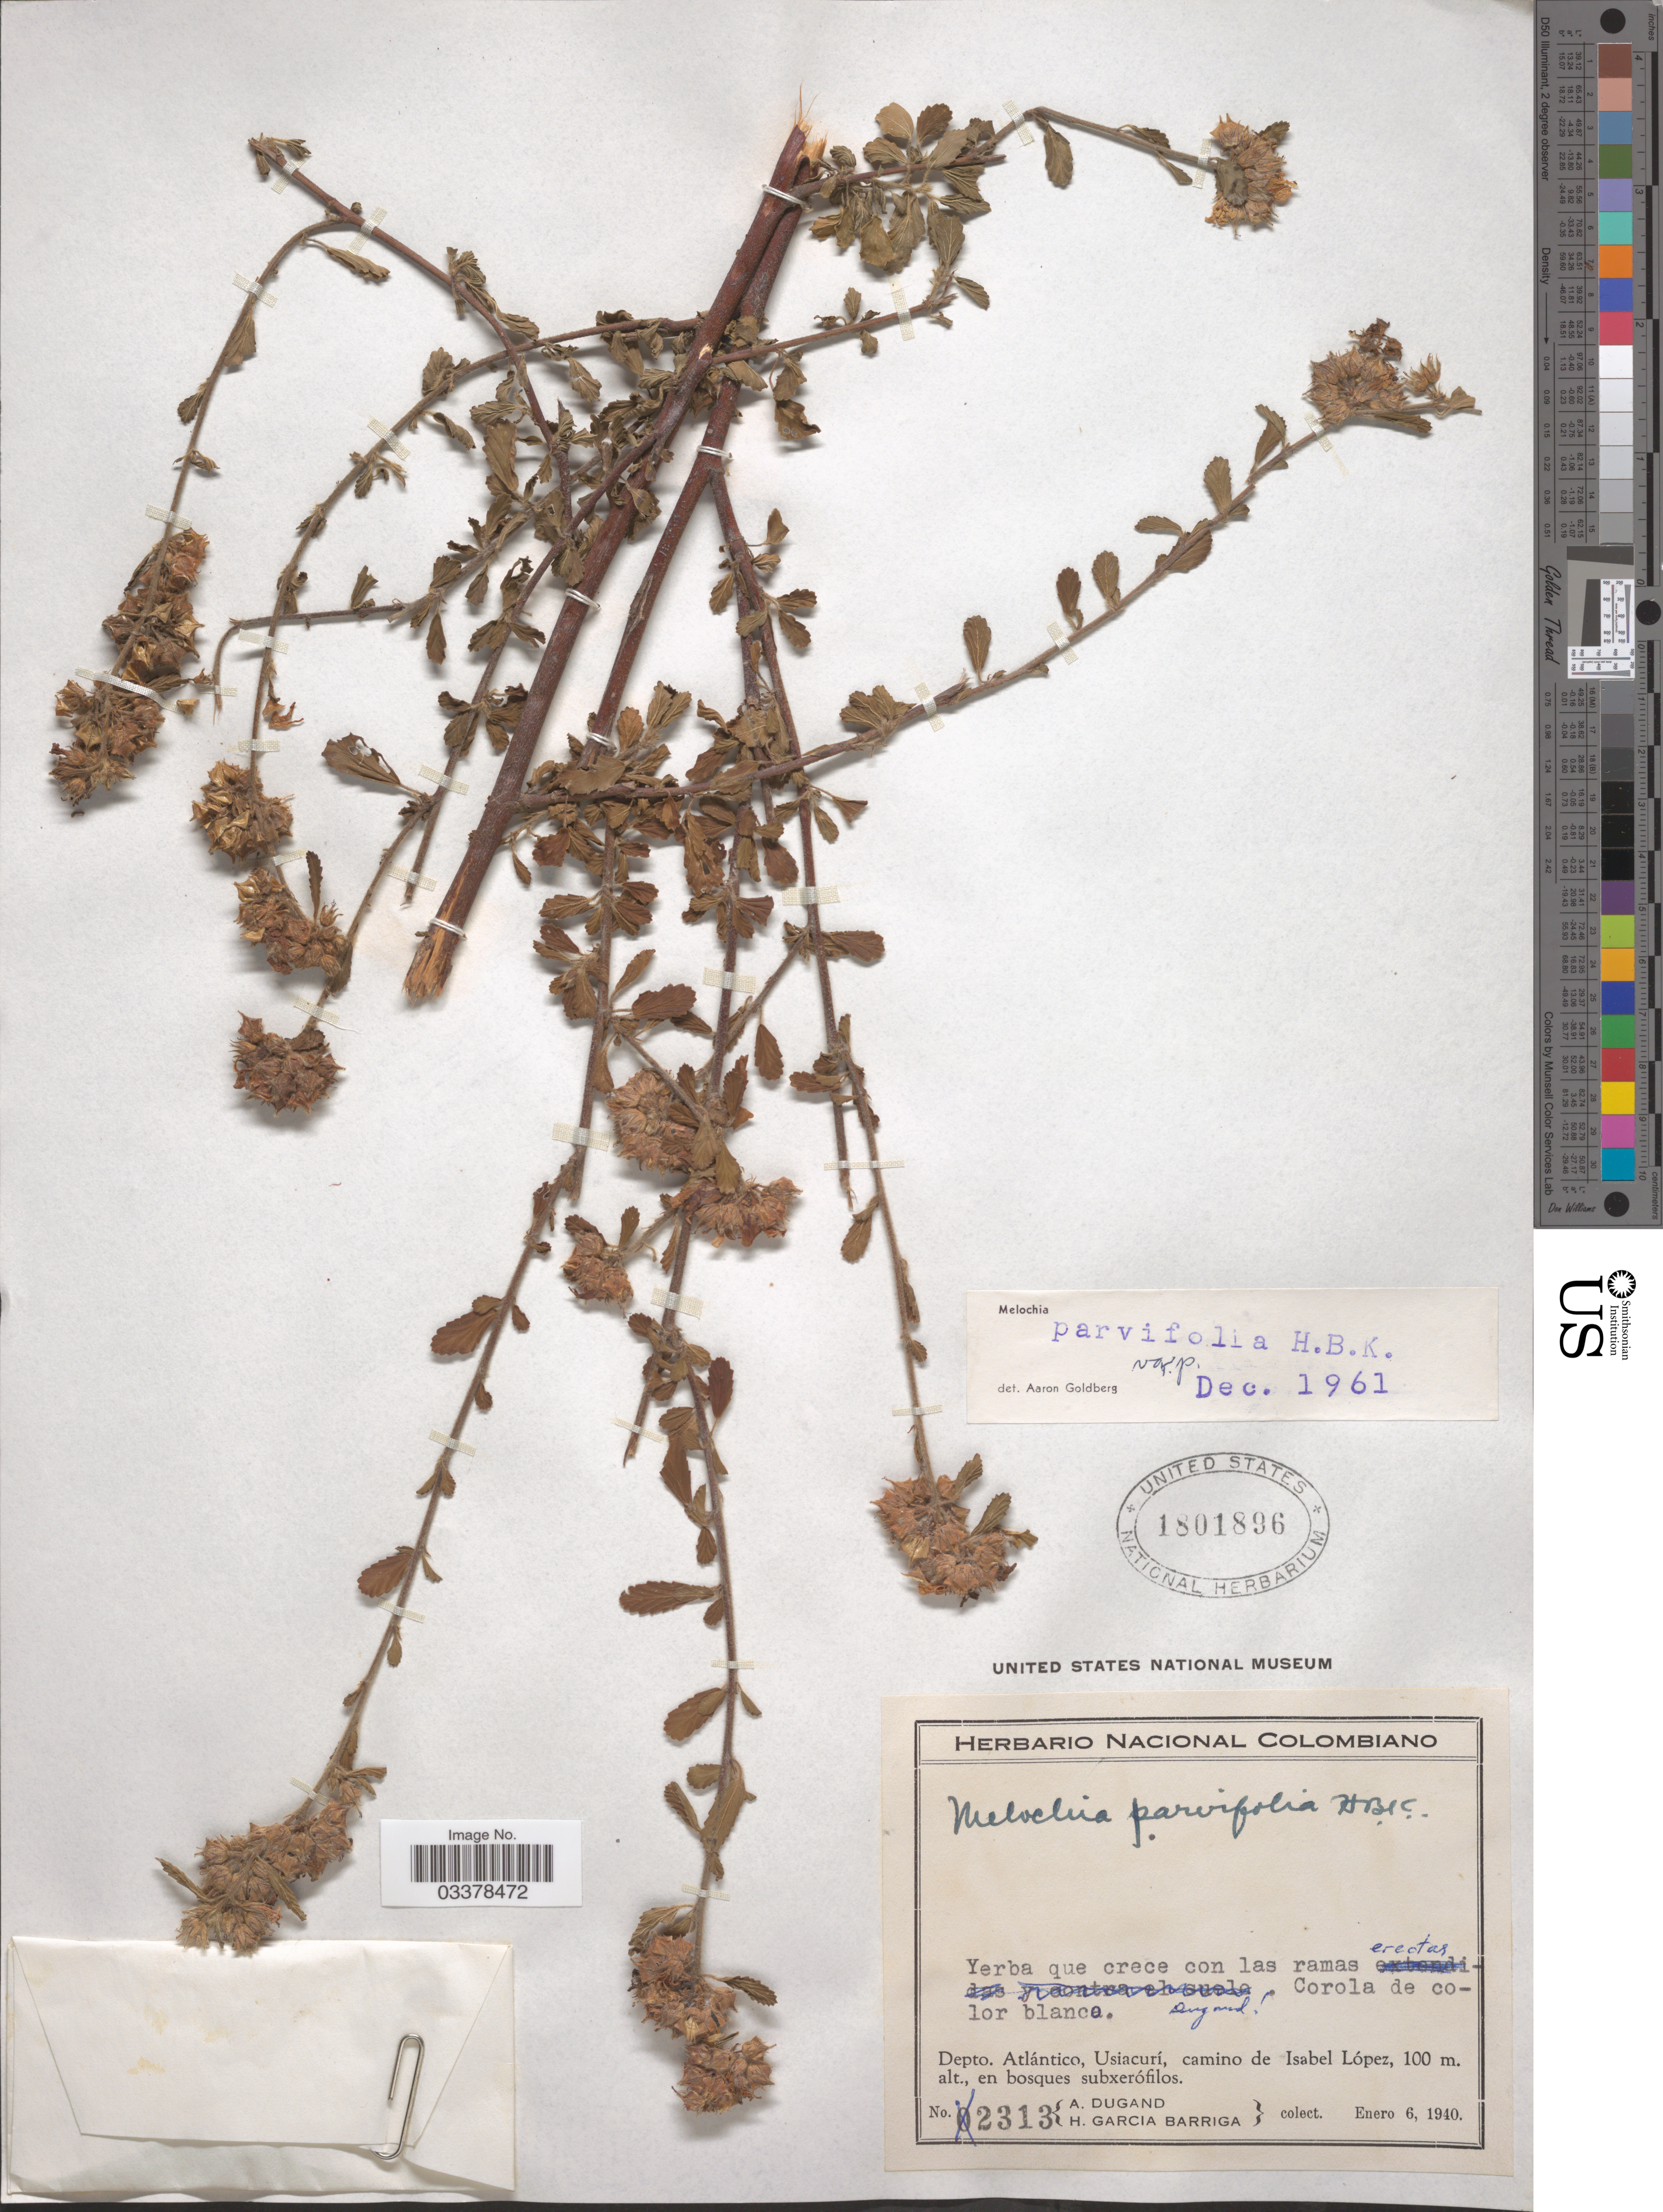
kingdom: Plantae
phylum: Tracheophyta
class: Magnoliopsida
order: Malvales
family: Malvaceae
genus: Melochia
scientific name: Melochia parvifolia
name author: Kunth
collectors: A. Dugand & H. García Barriga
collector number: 2313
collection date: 1940-01-06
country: Colombia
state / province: Atlántico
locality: Depto. Atlántico, Usiacurí, camino de Isabel López.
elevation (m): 100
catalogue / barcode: US 1801896